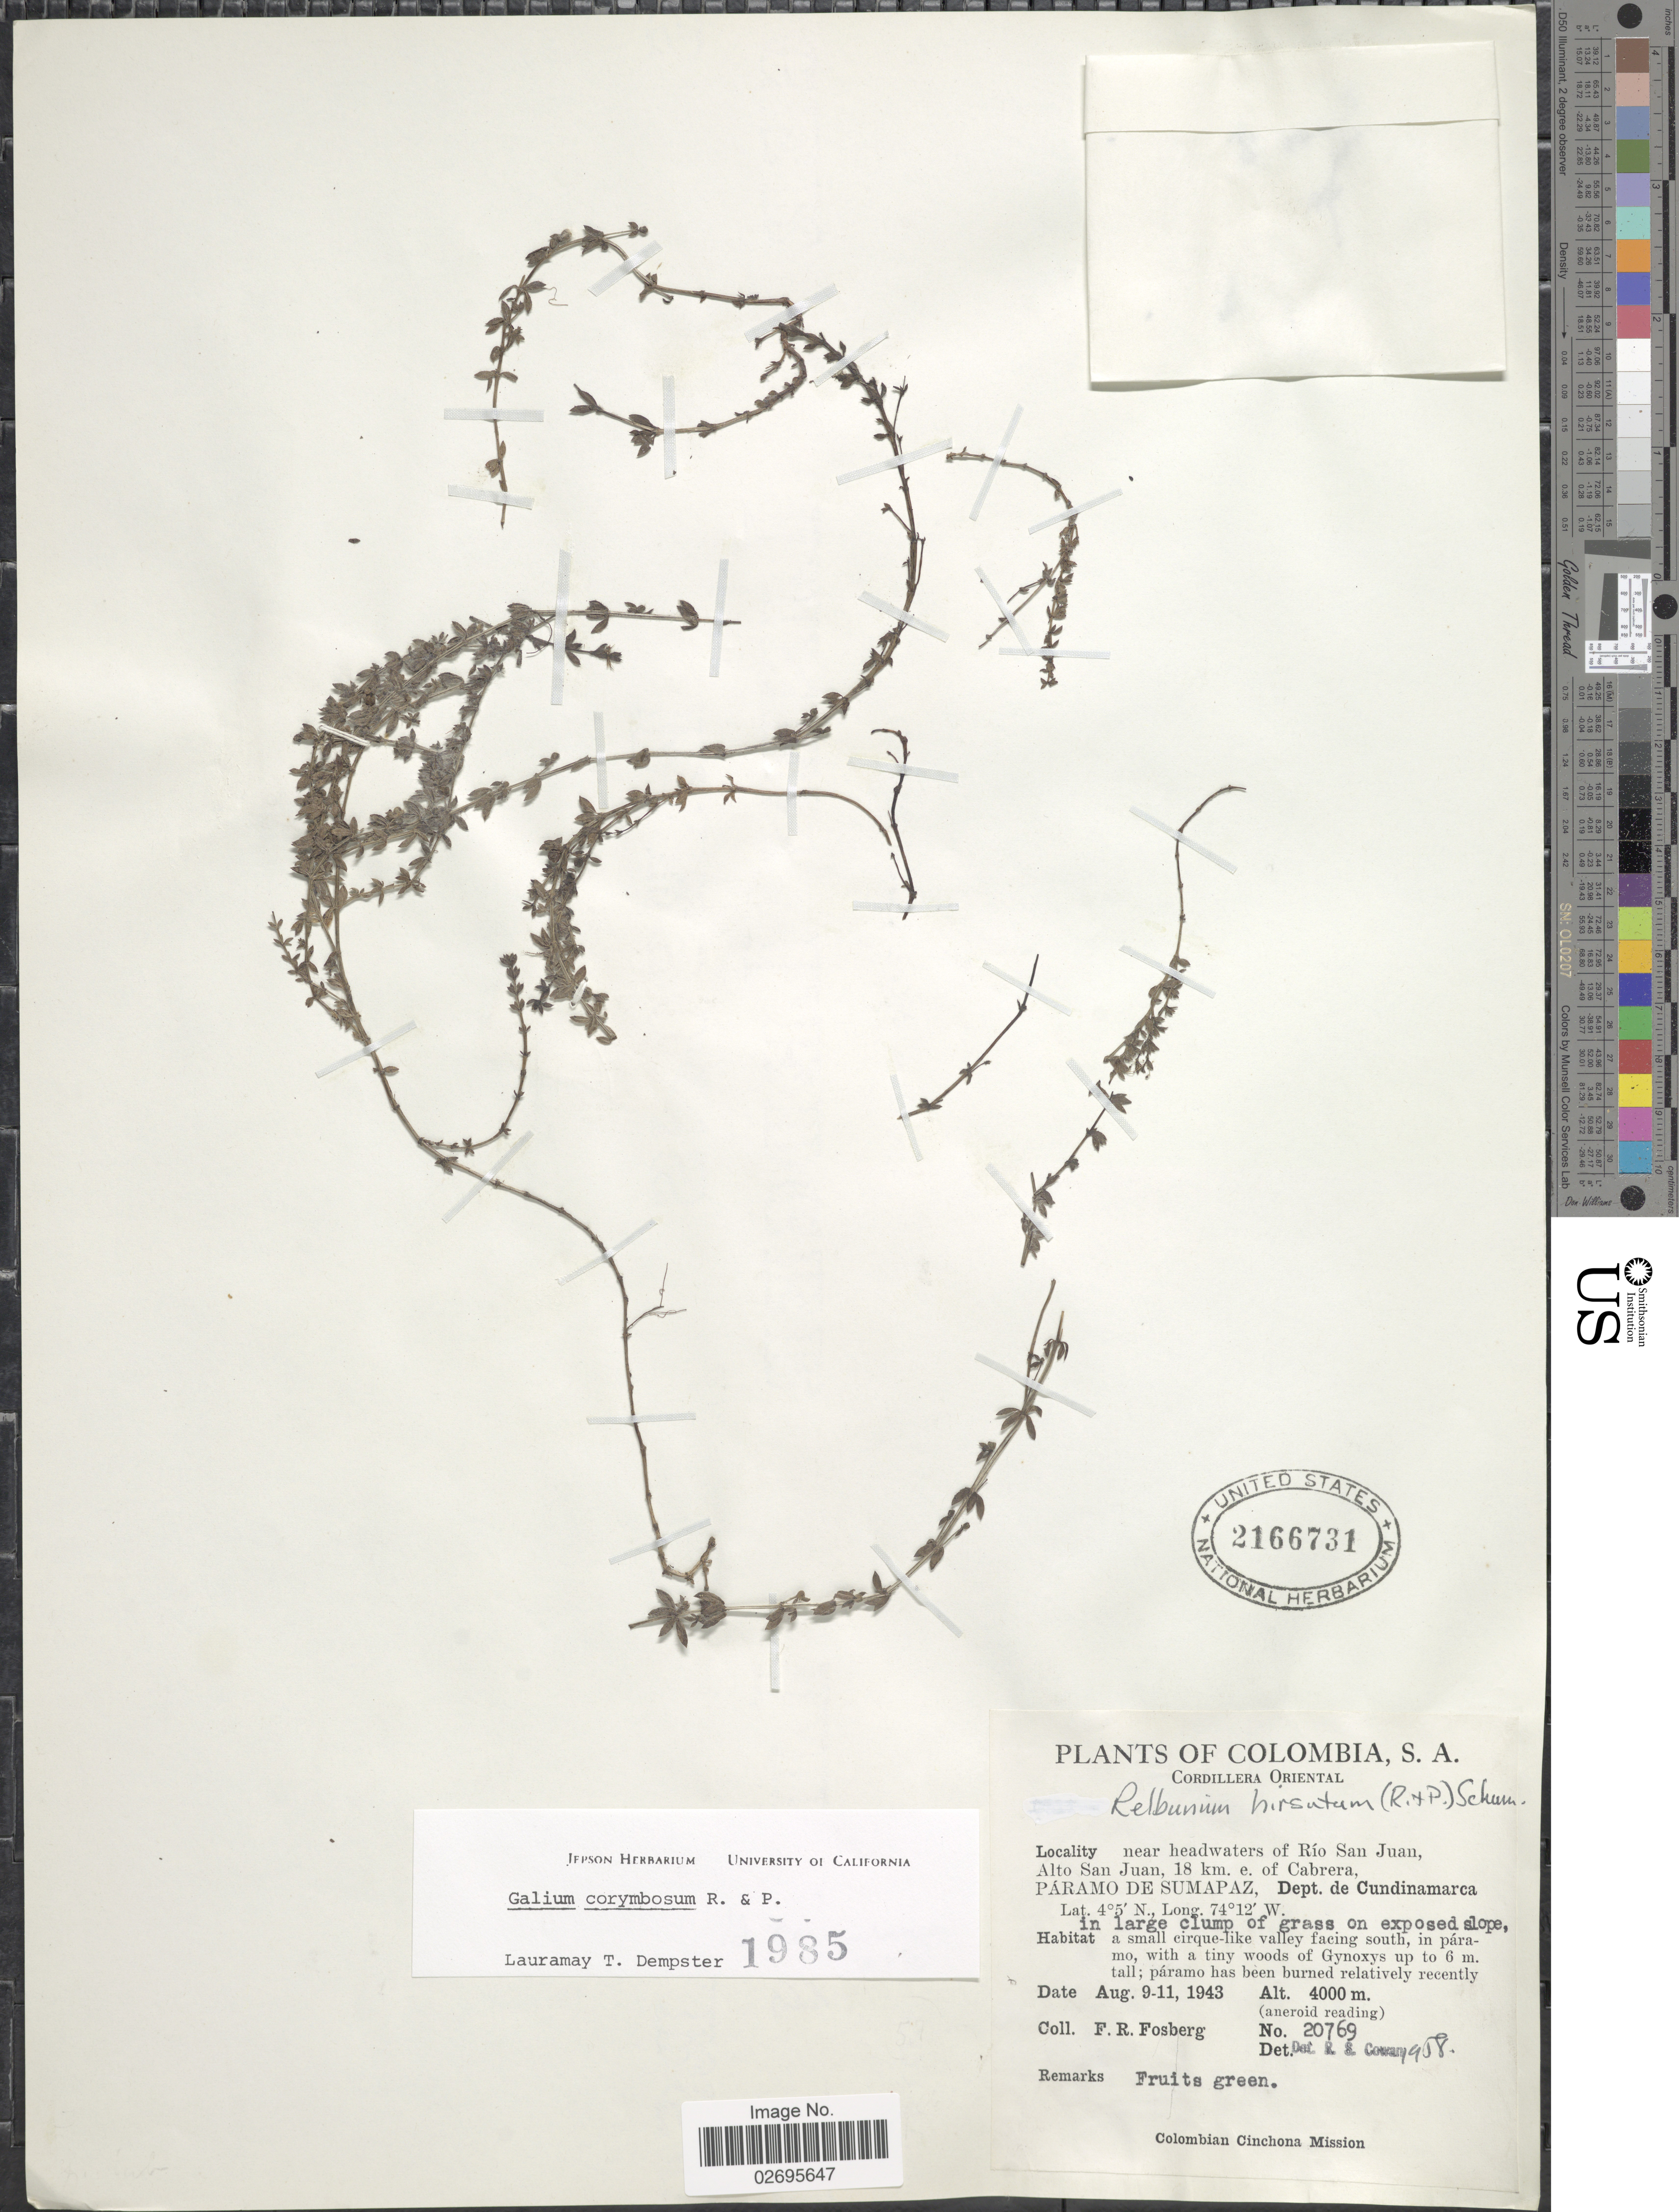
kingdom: Plantae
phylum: Tracheophyta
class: Magnoliopsida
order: Gentianales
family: Rubiaceae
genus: Galium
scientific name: Galium corymbosum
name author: Ruiz & Pav.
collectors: F. R. Fosberg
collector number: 20769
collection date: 1943-08-09/1943-08-11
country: Colombia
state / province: Cundinamarca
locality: Cordillera Oriental, near headwaters of Rio San Juan, Alto San Juan, 18 km. e. of Cabrera, Paramo de Sumapaz, Dept. de Cundinamarca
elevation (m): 4000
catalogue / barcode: US 2166731